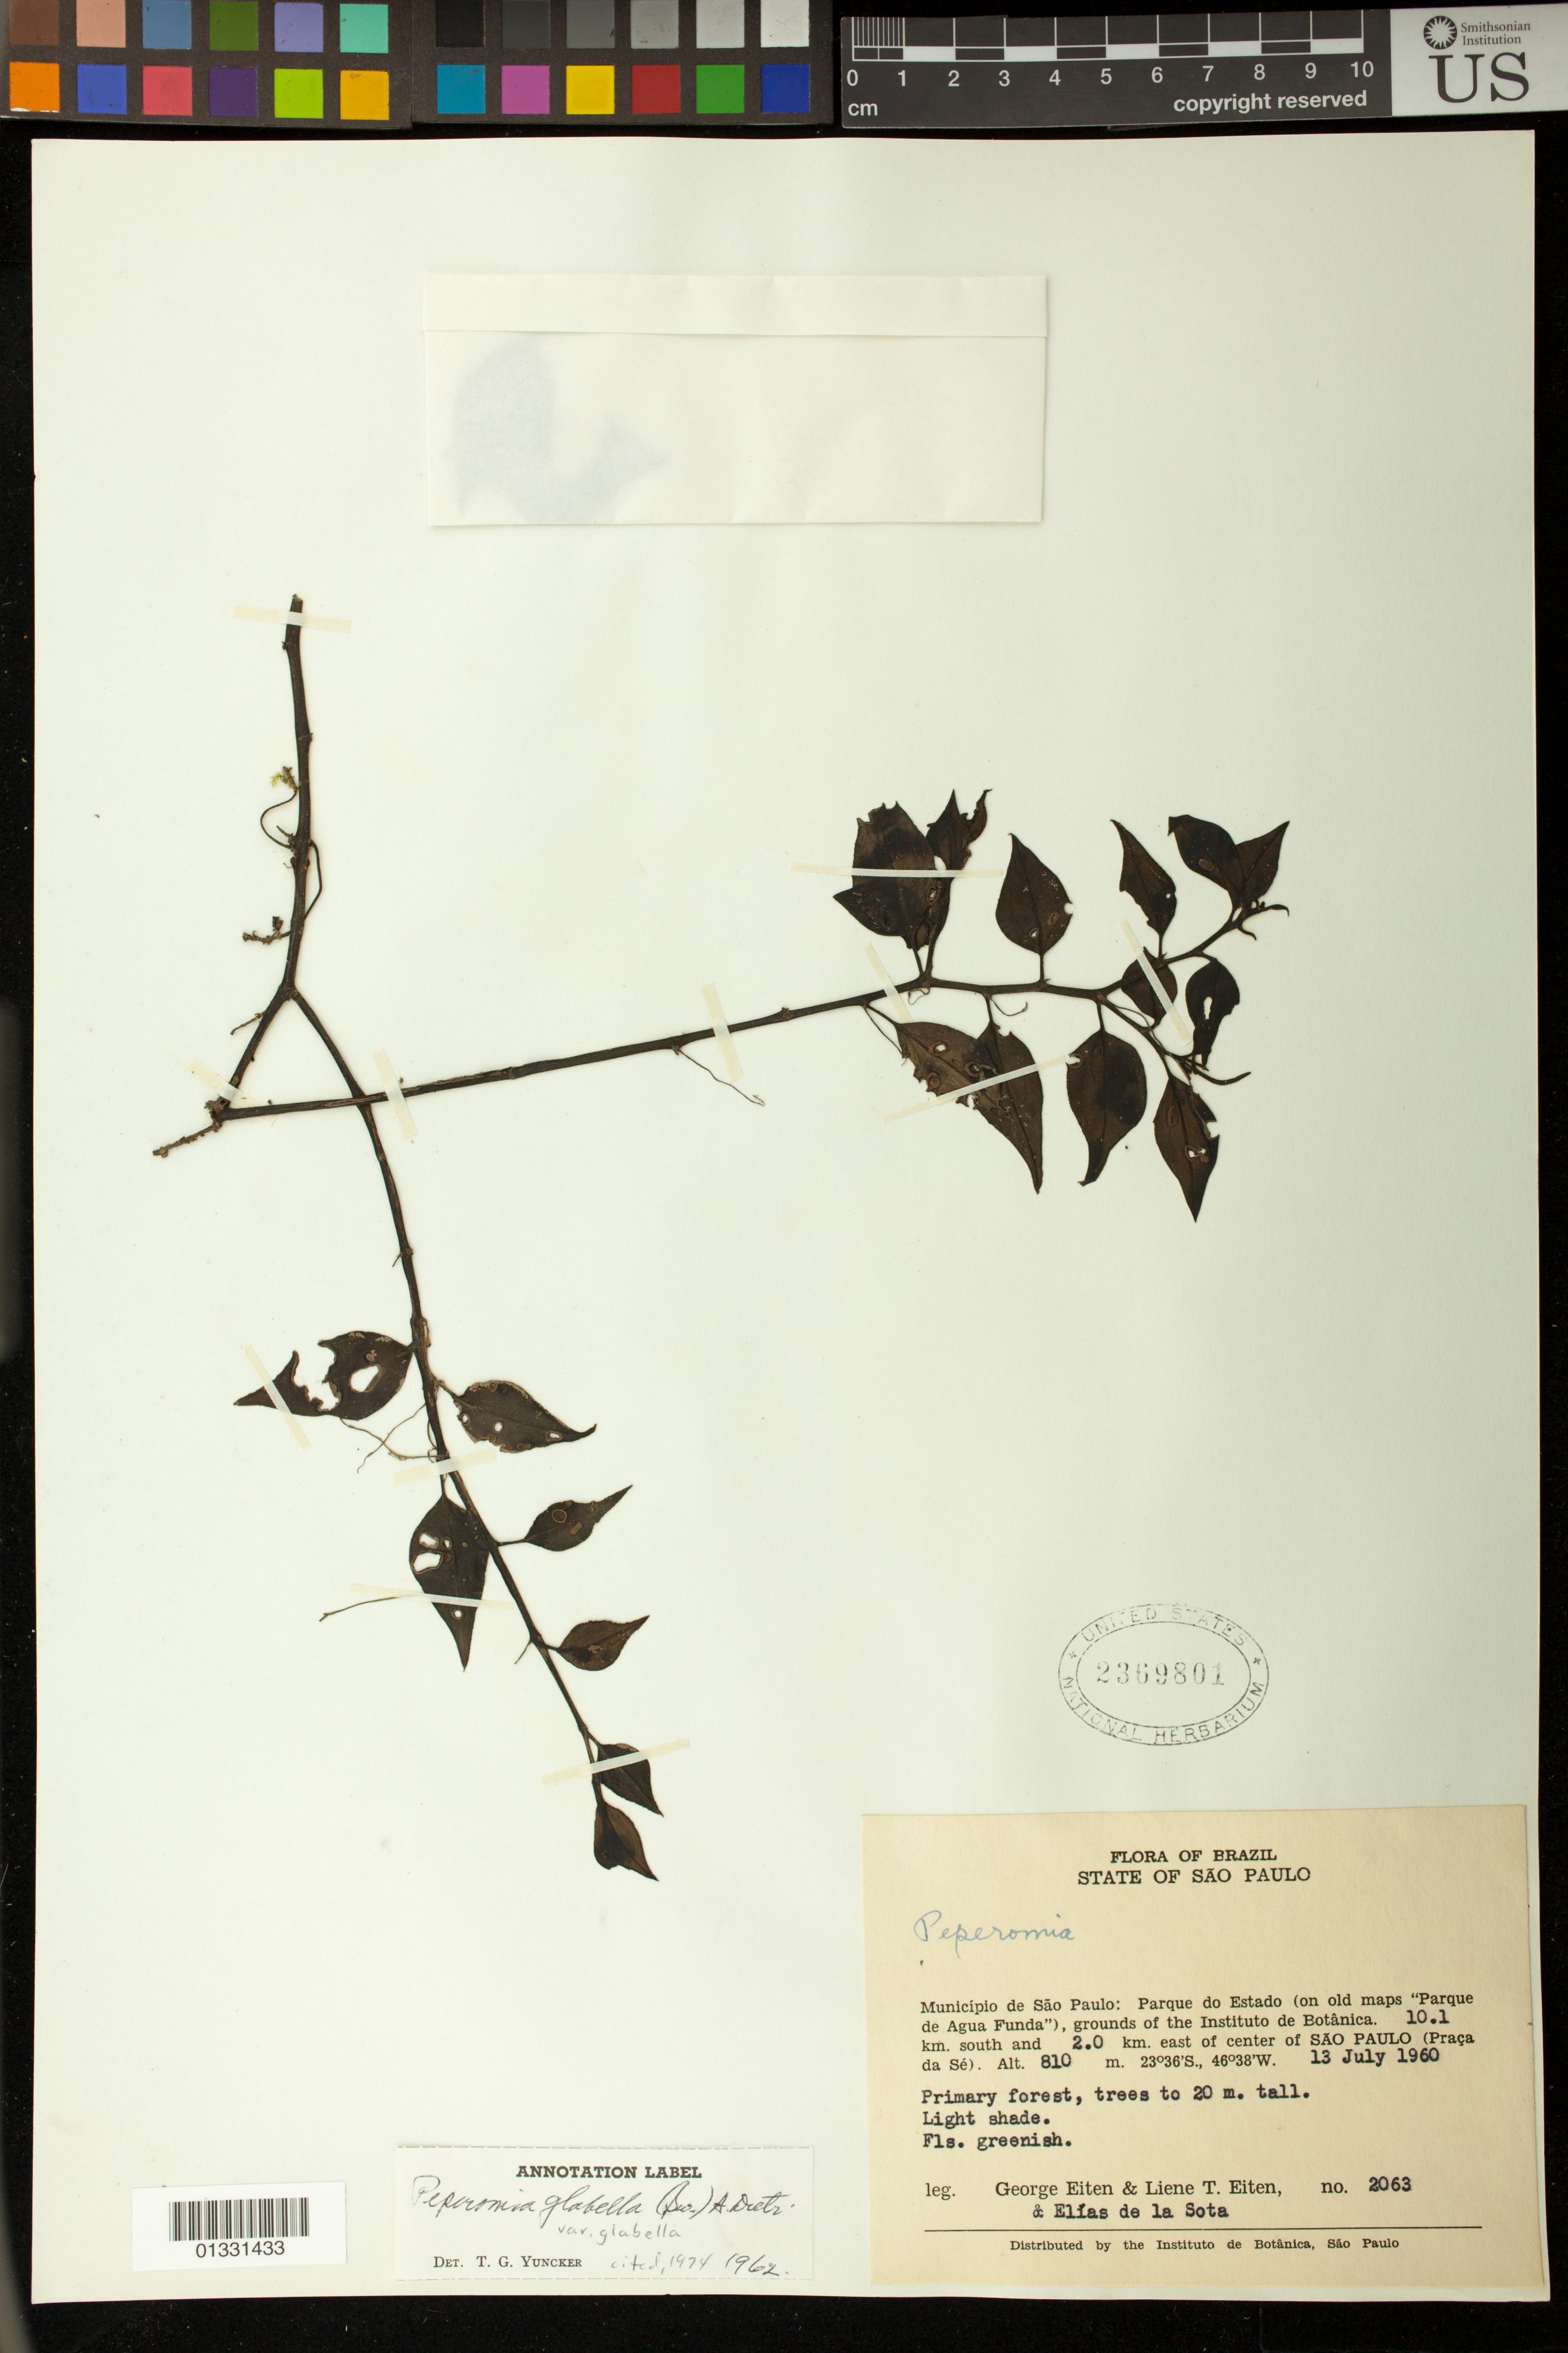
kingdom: Plantae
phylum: Tracheophyta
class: Magnoliopsida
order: Piperales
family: Piperaceae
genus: Peperomia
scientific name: Peperomia glabella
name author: (Sw.) A. Dietr.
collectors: G. Eiten, L. T. Eiten & E. Sota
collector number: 2063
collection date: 1960-07-13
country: Brazil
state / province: São Paulo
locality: Parque do Estado (on old maps "Parque de Água Funda"), grounds of the Instituto de Botânica. 10.1 Km south and 2.0 Km east of center of São Paulo (praça da Sé)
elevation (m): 810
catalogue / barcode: US 2369801